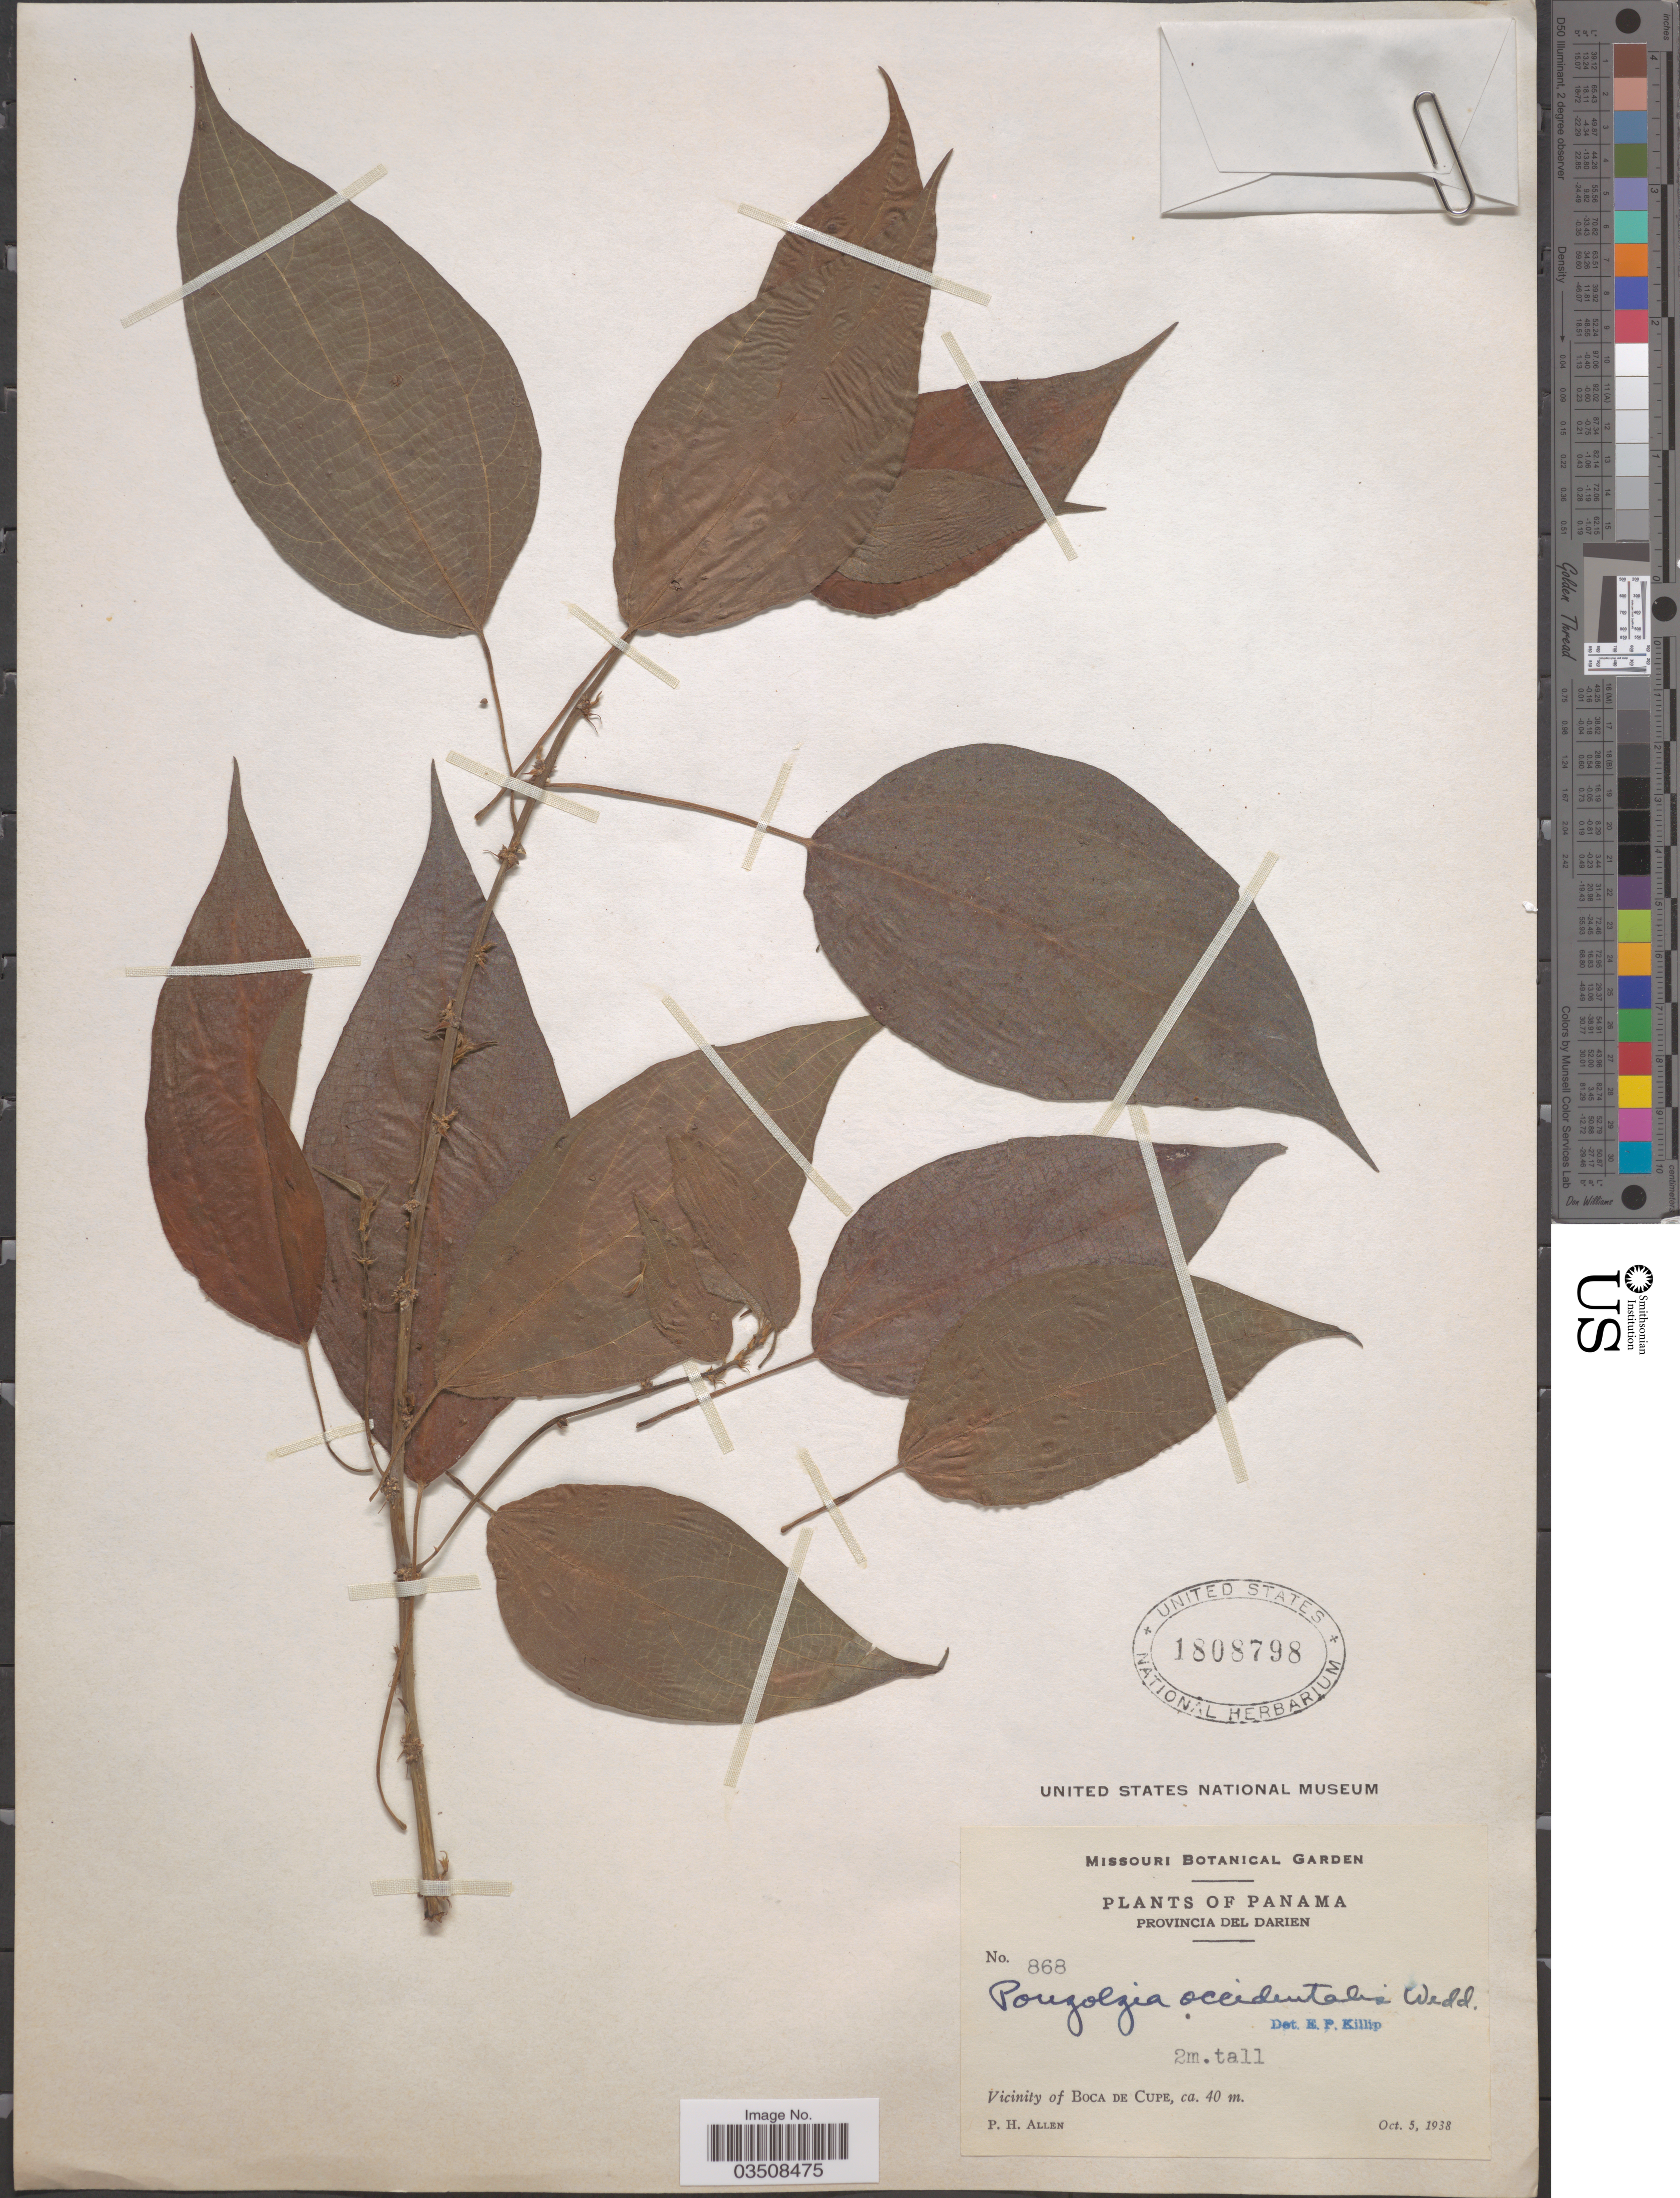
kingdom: Plantae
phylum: Tracheophyta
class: Magnoliopsida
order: Rosales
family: Urticaceae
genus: Pouzolzia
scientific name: Pouzolzia occidentalis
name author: (Liebm.) Wedd.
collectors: P. H. Allen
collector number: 868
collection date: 1938-10-05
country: Panama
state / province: Darien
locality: Vicinity of Boca de Cupe.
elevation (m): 40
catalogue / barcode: US 1808798